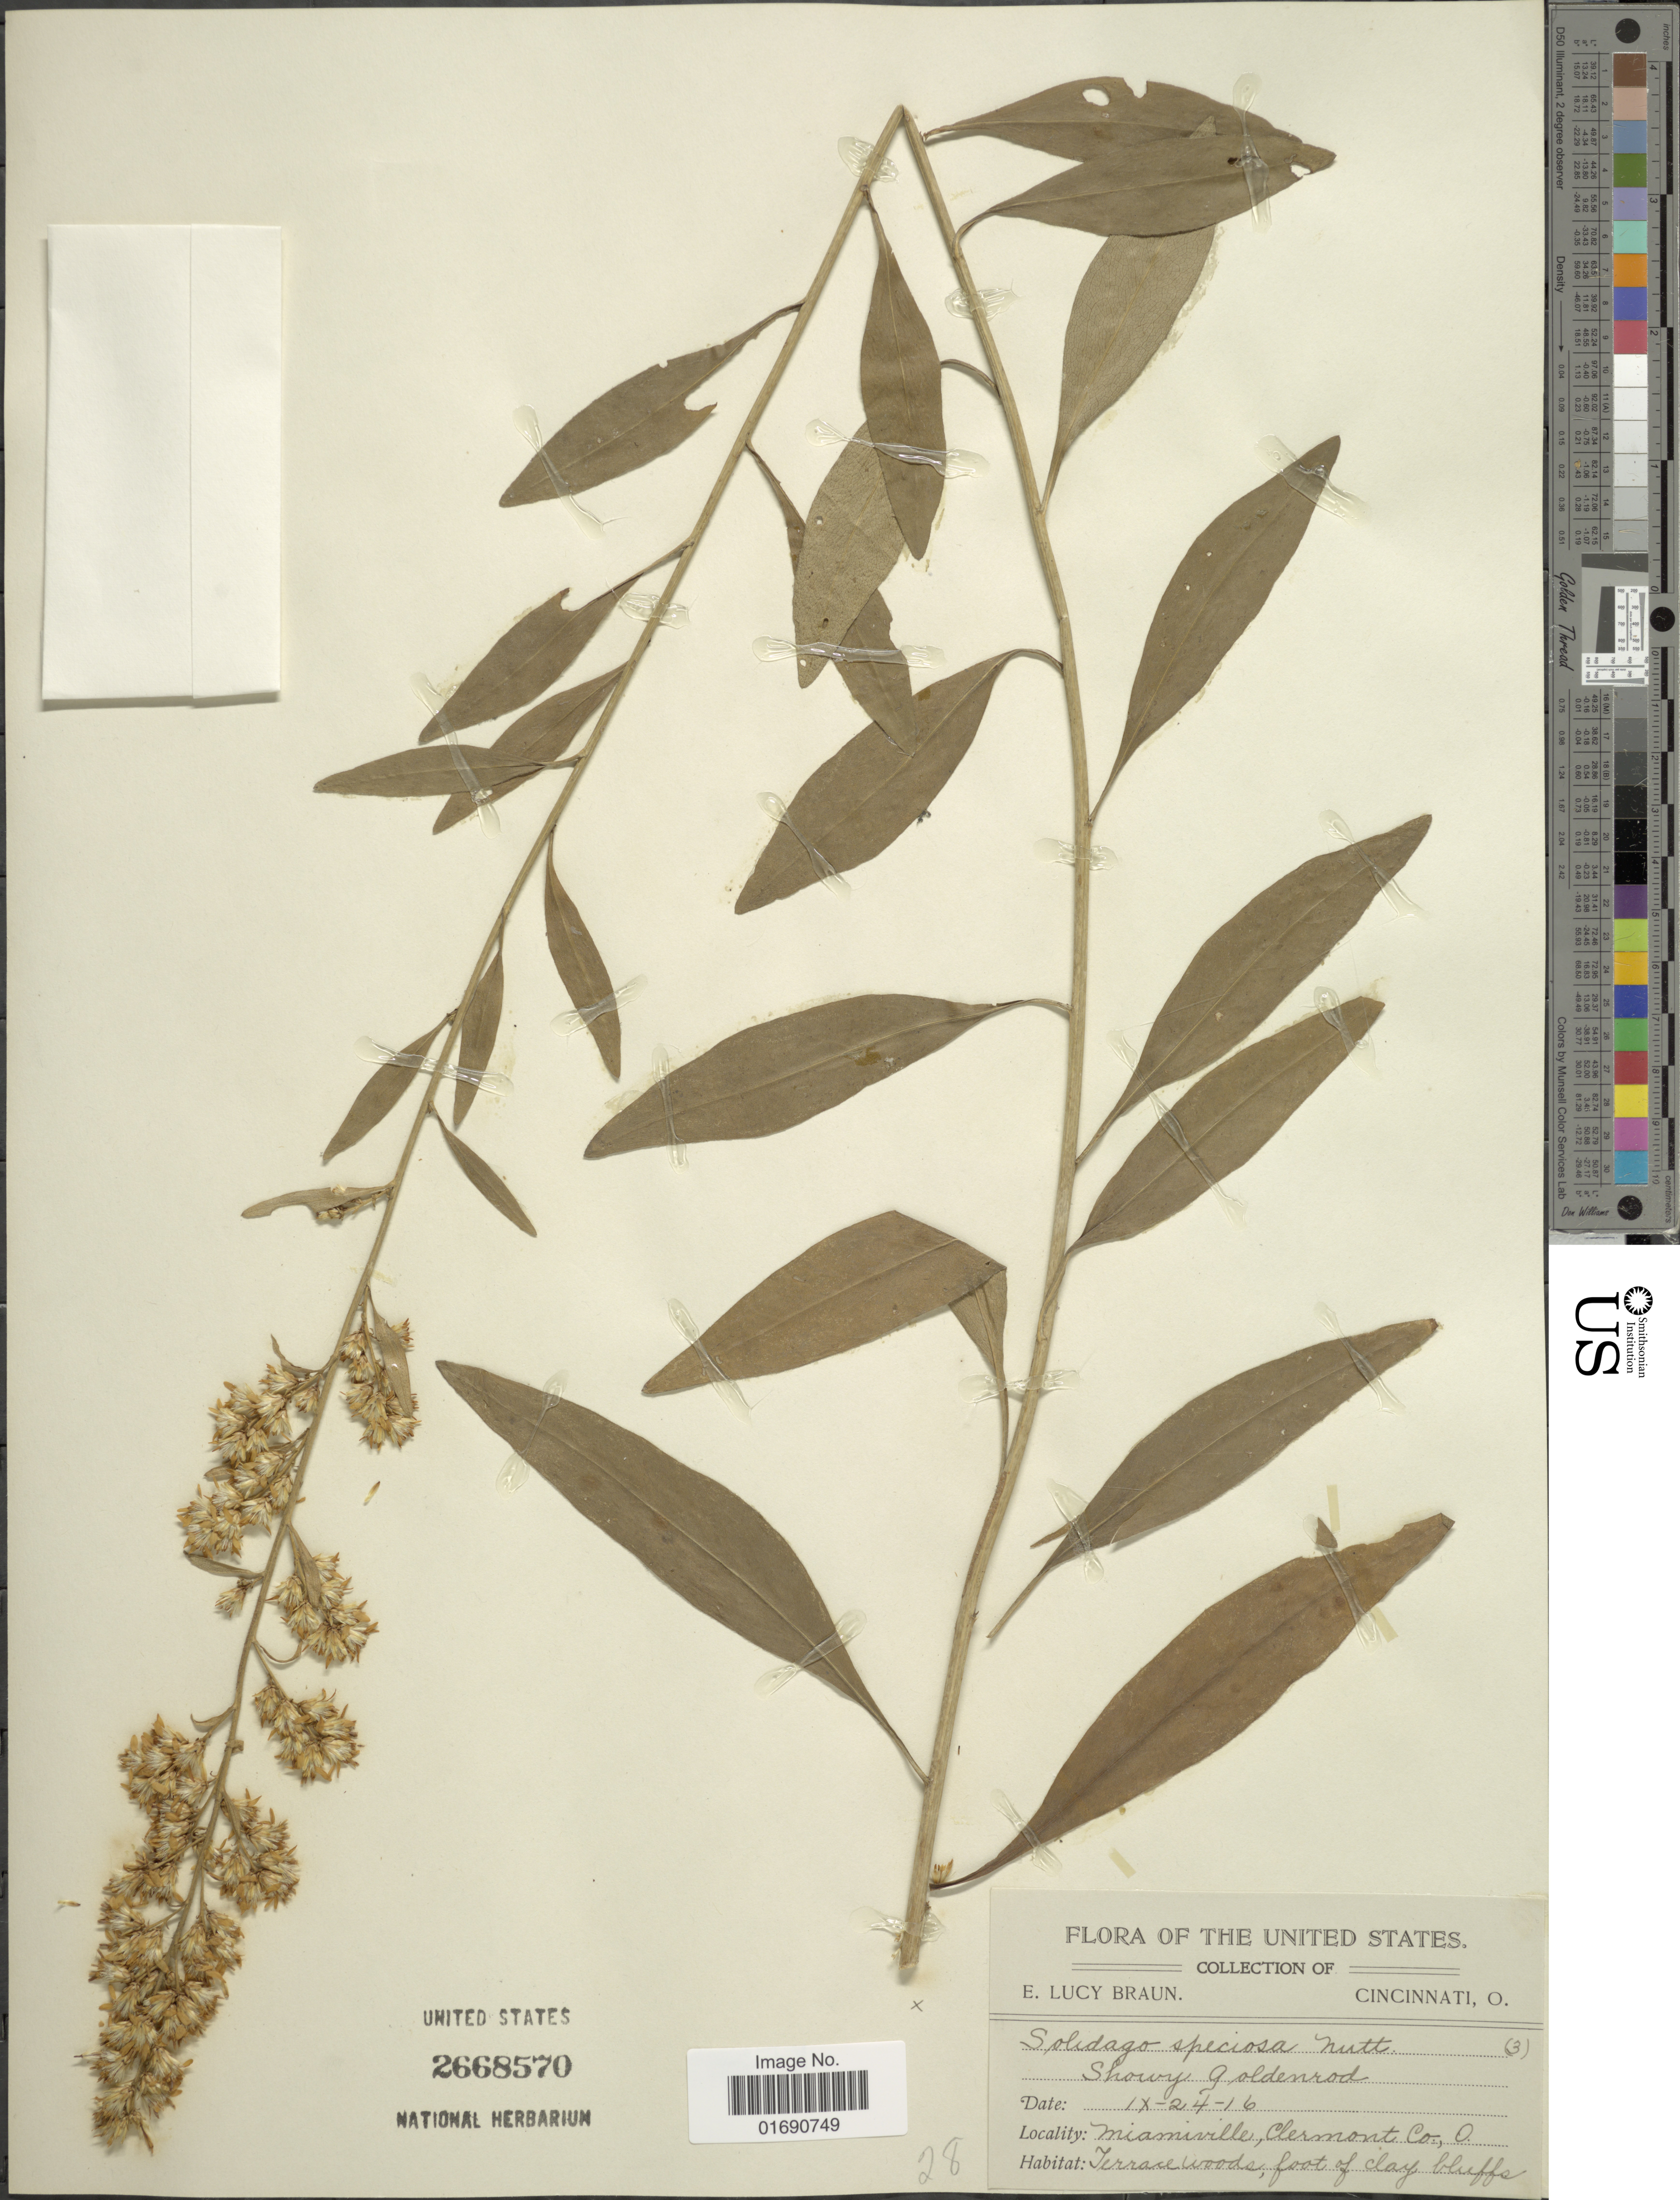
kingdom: Plantae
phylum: Tracheophyta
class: Magnoliopsida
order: Asterales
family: Asteraceae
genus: Solidago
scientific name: Solidago speciosa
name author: Nutt.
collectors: E. L. Braun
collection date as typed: Transcribed d/m/y: 24/9/16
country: United States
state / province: Ohio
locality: Miamiville, Clermonte Co, Terrace woods, foot of clay bluff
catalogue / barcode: US 2668570